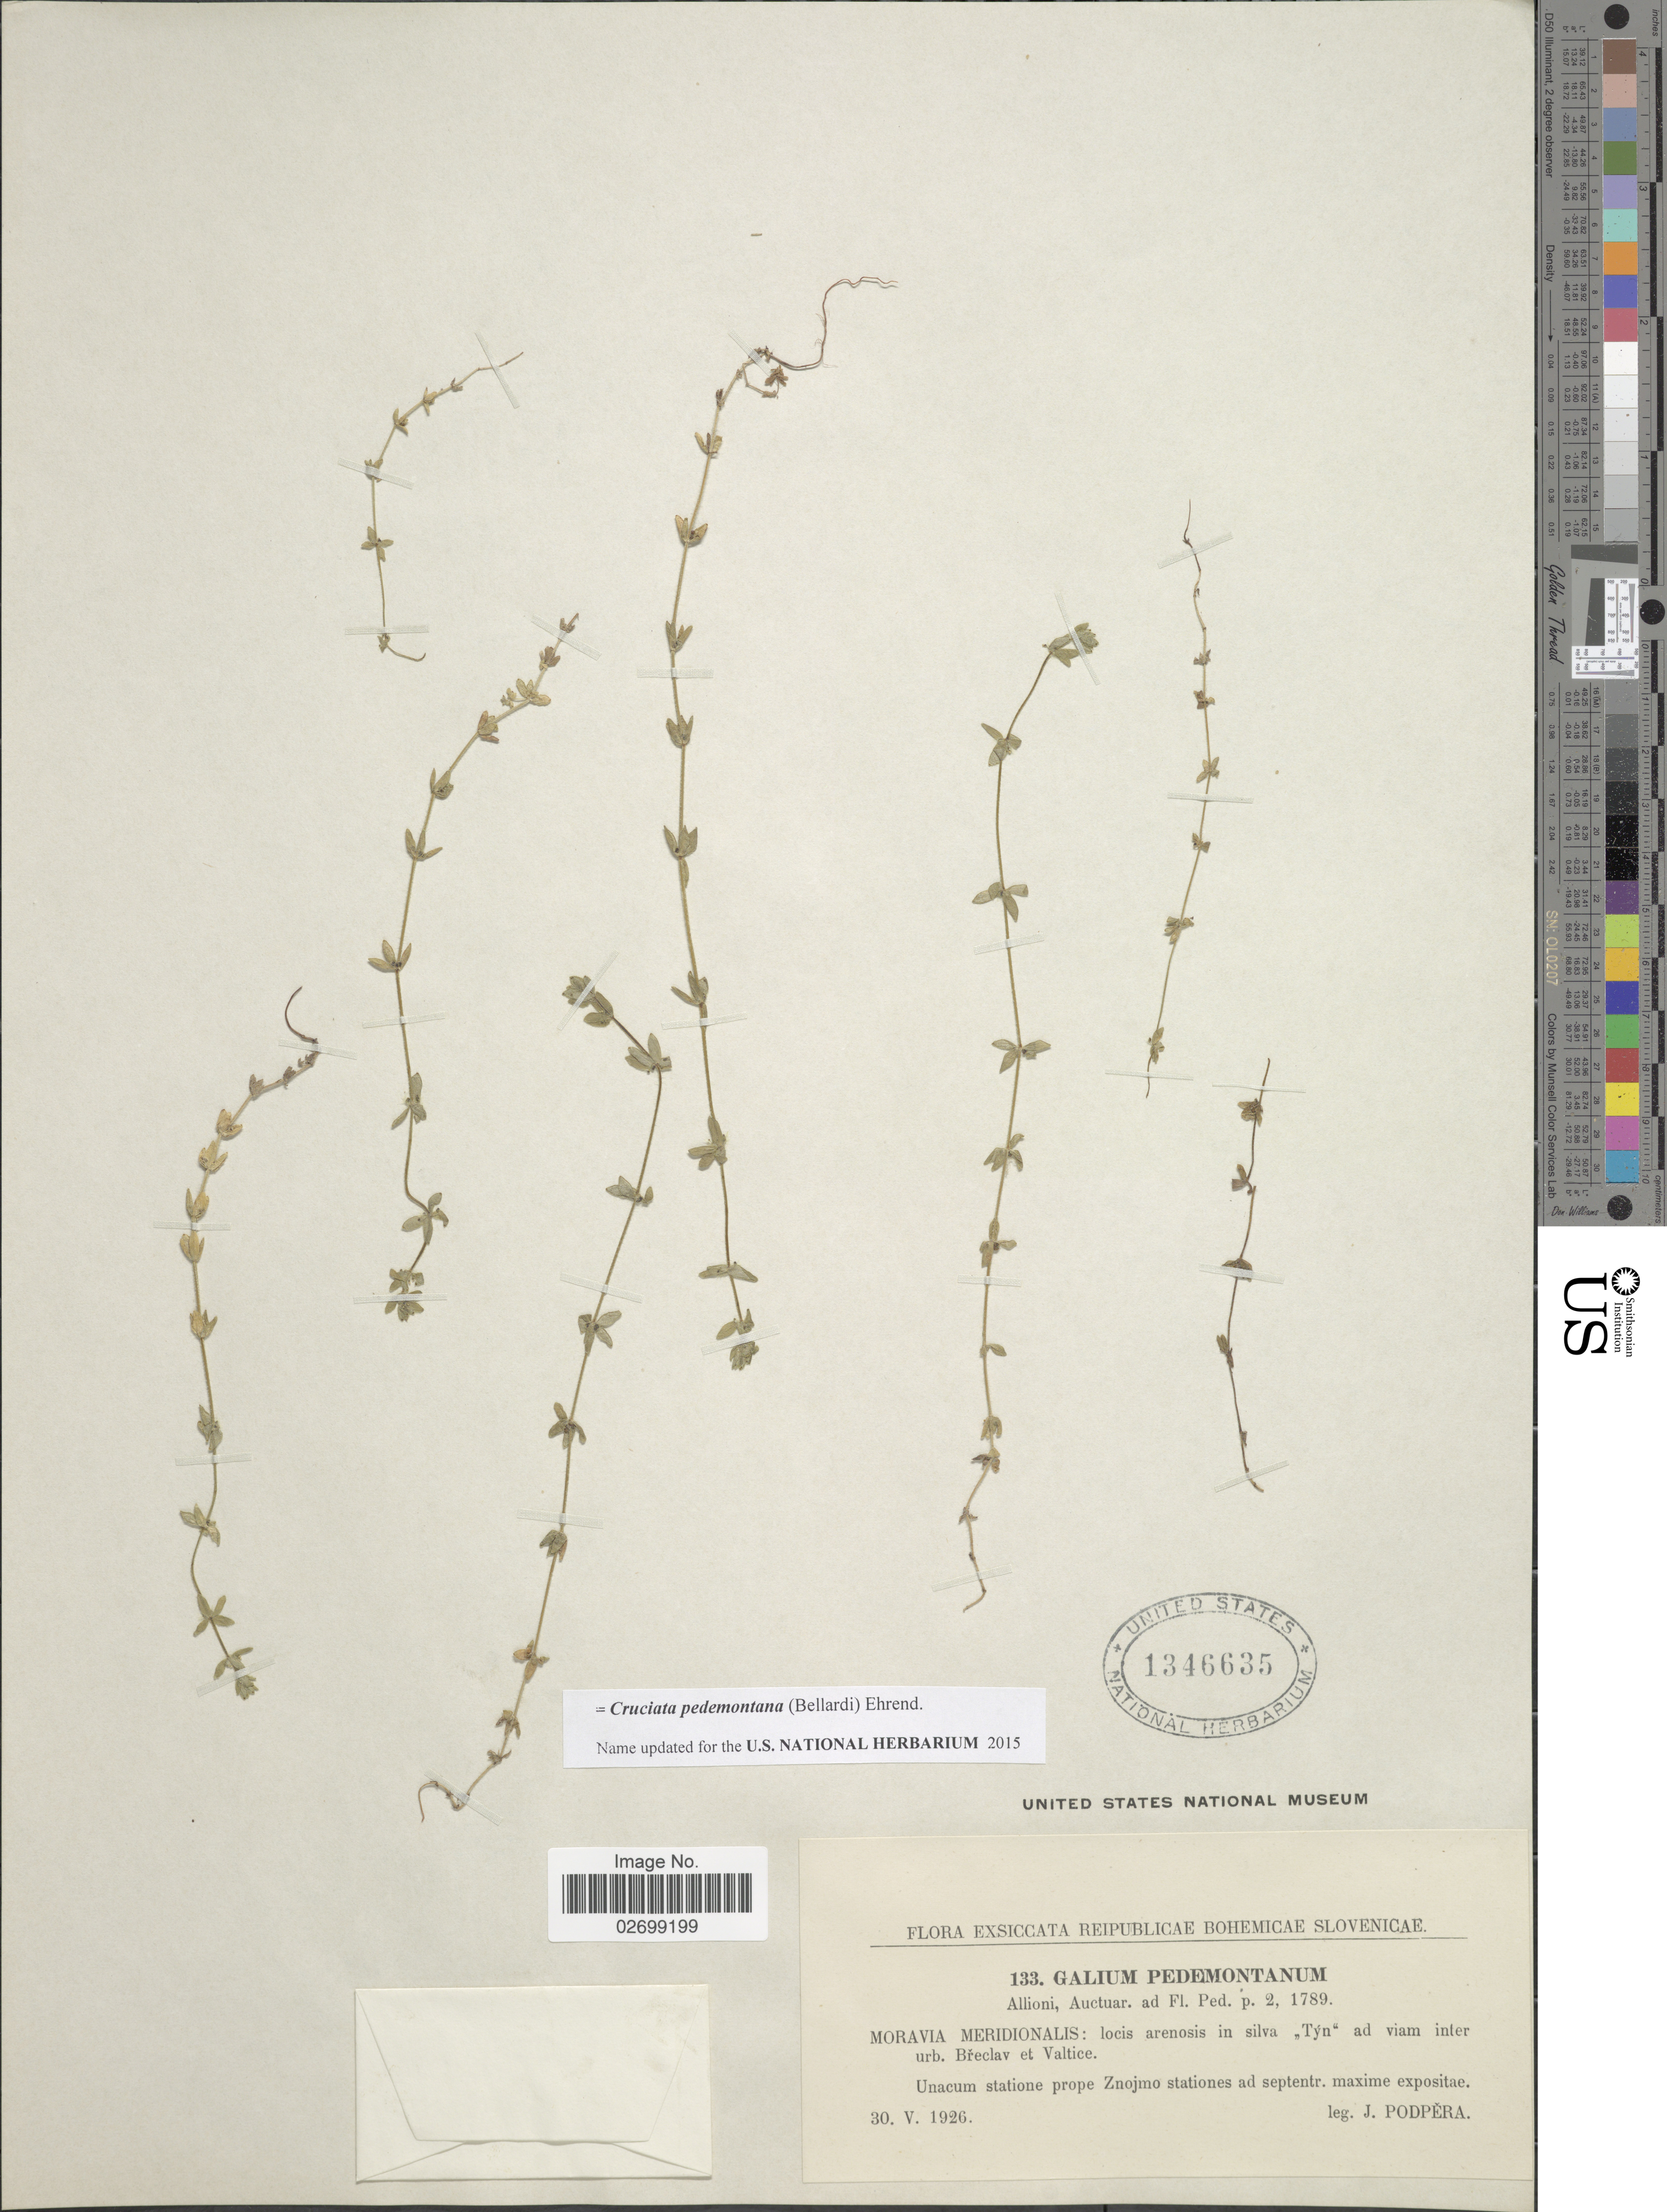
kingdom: Plantae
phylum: Tracheophyta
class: Magnoliopsida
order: Gentianales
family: Rubiaceae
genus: Cruciata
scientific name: Cruciata pedemontana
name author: (Bellardi) Ehrend.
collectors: J. Podpera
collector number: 133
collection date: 1926-05-30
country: Czechia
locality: Reipublicae Bohemicae Slovenicae, Moravia Meridionalis: locis arenosis in silva "Tyn" ad viam inter urb. Breclav et Valtice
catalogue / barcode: US 1346635